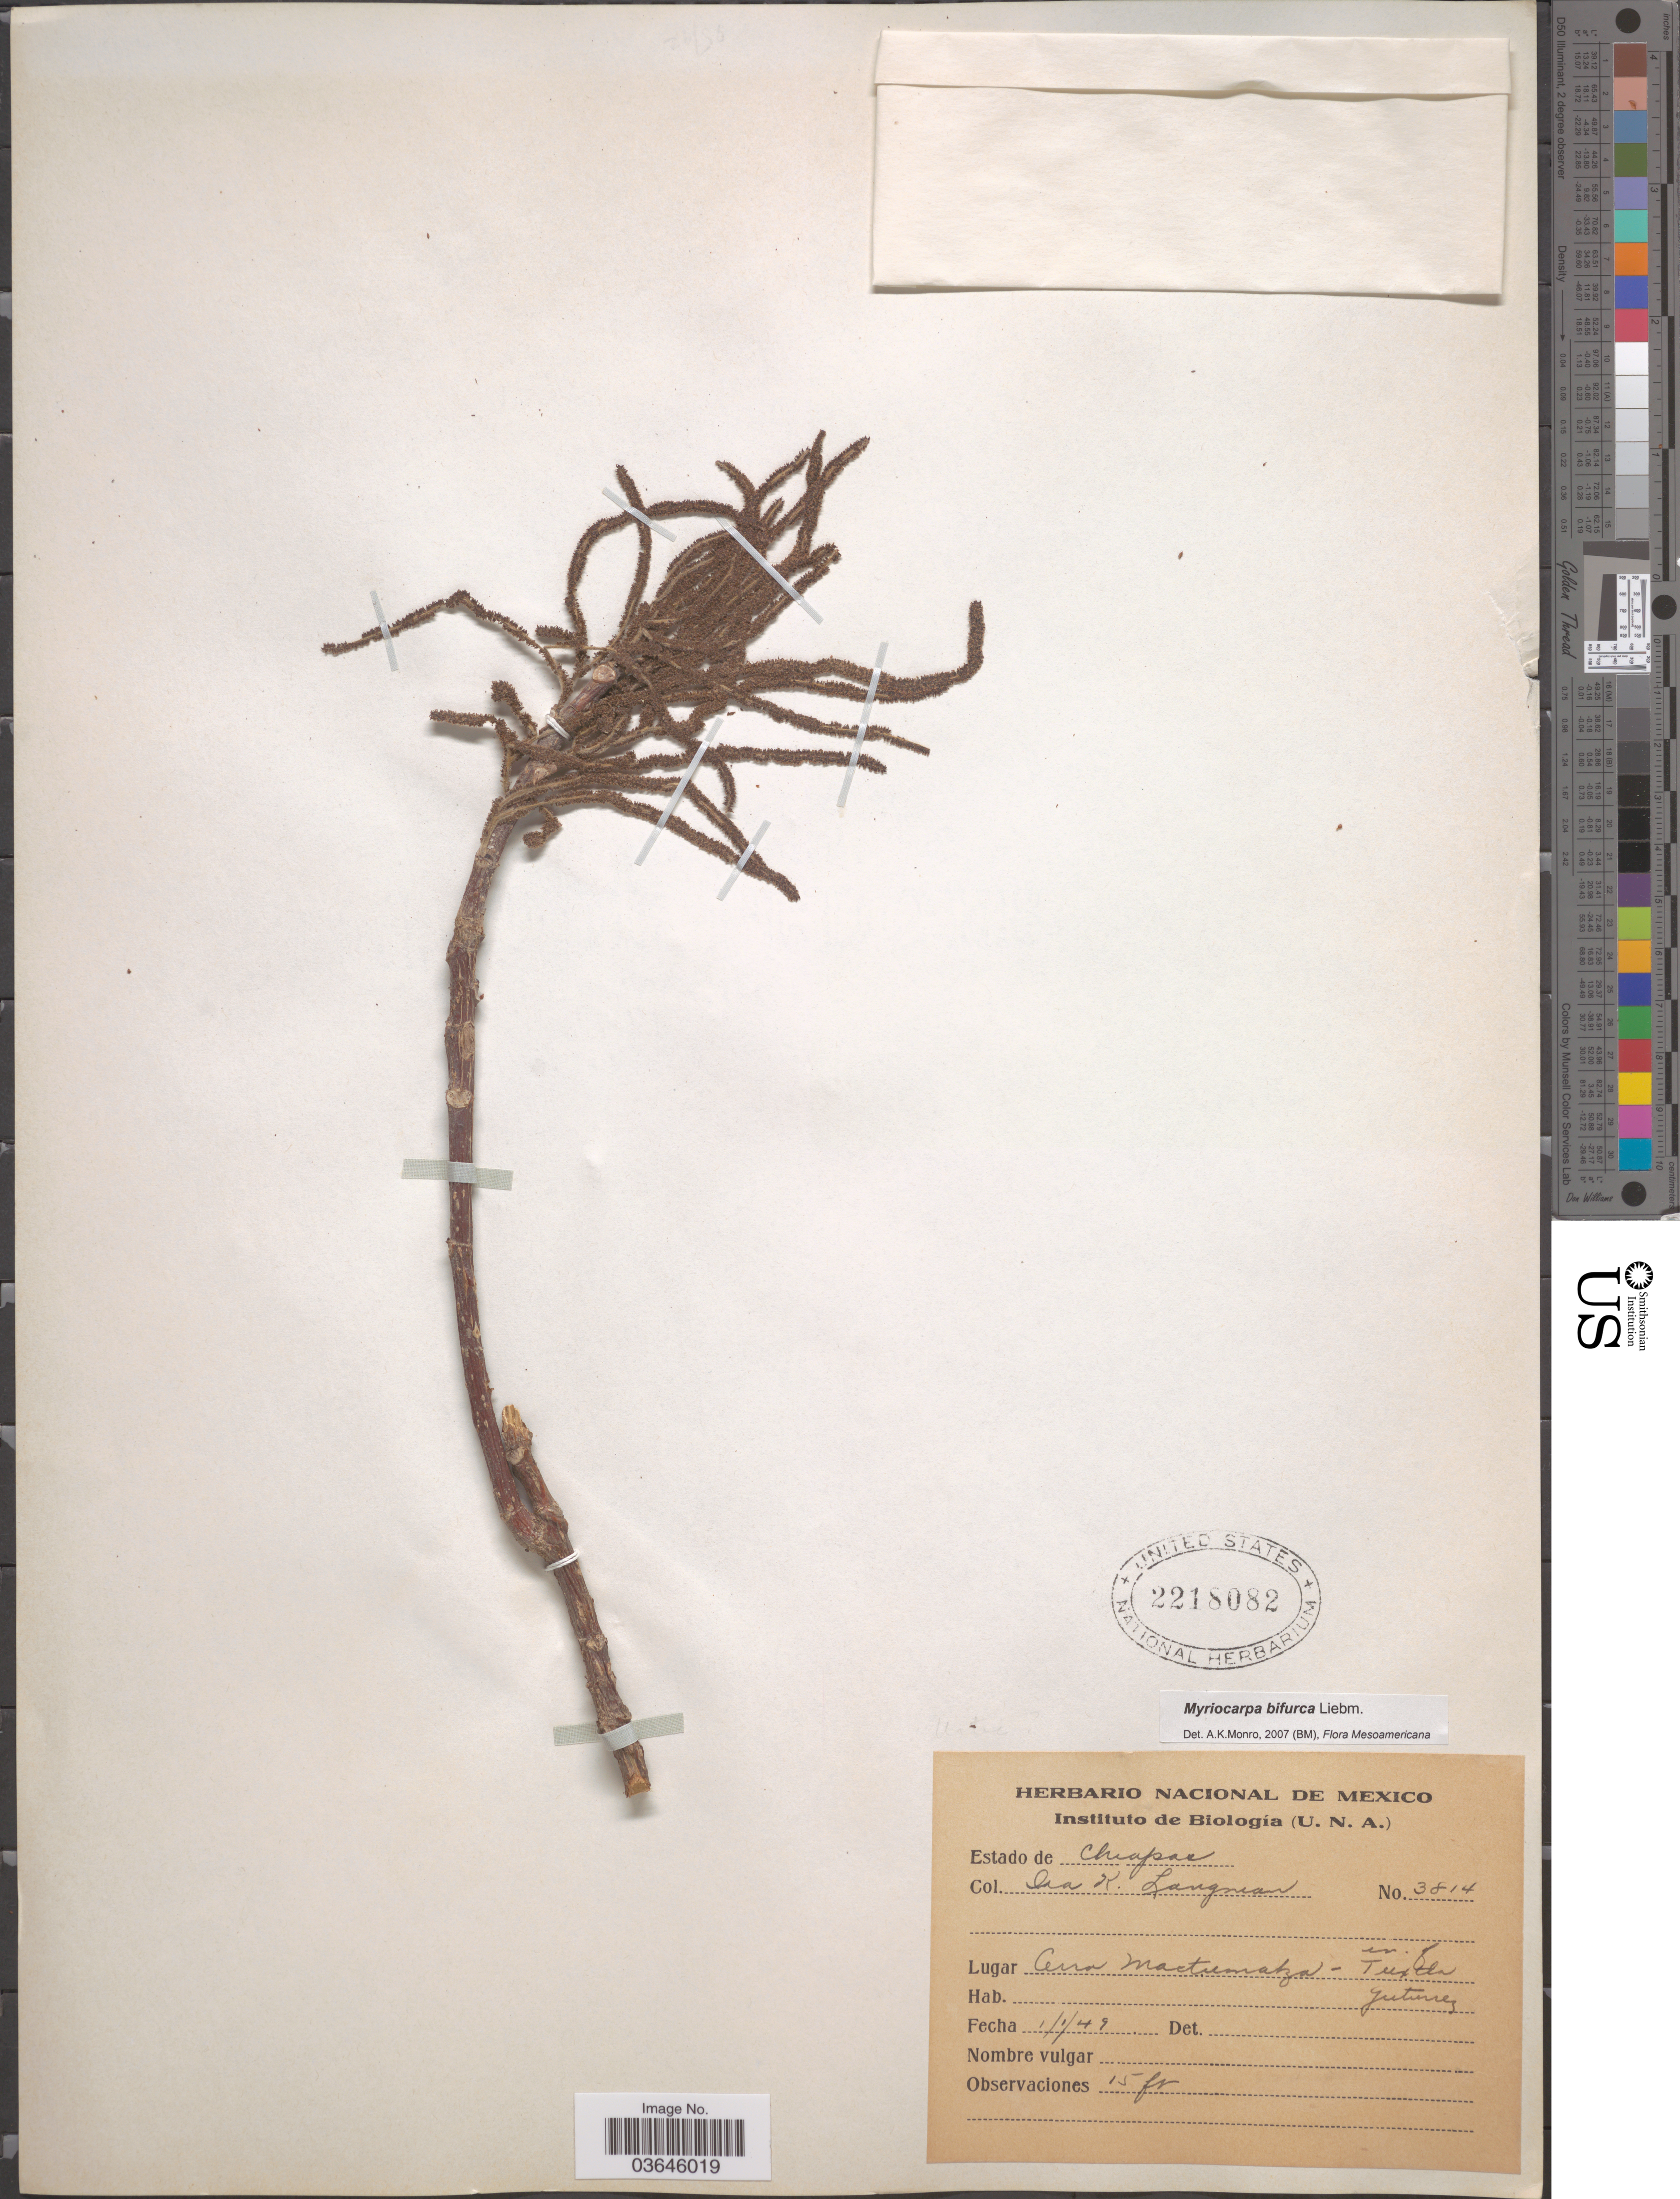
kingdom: Plantae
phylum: Tracheophyta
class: Magnoliopsida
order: Rosales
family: Urticaceae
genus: Myriocarpa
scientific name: Myriocarpa bifurca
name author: Liebm.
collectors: I. K. Langman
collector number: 3814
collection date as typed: Transcribed d/m/y: 1/1/49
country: Mexico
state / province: Chiapas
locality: Cerro Mactumatza-Tuxtla Gutierrez.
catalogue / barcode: US 2218082